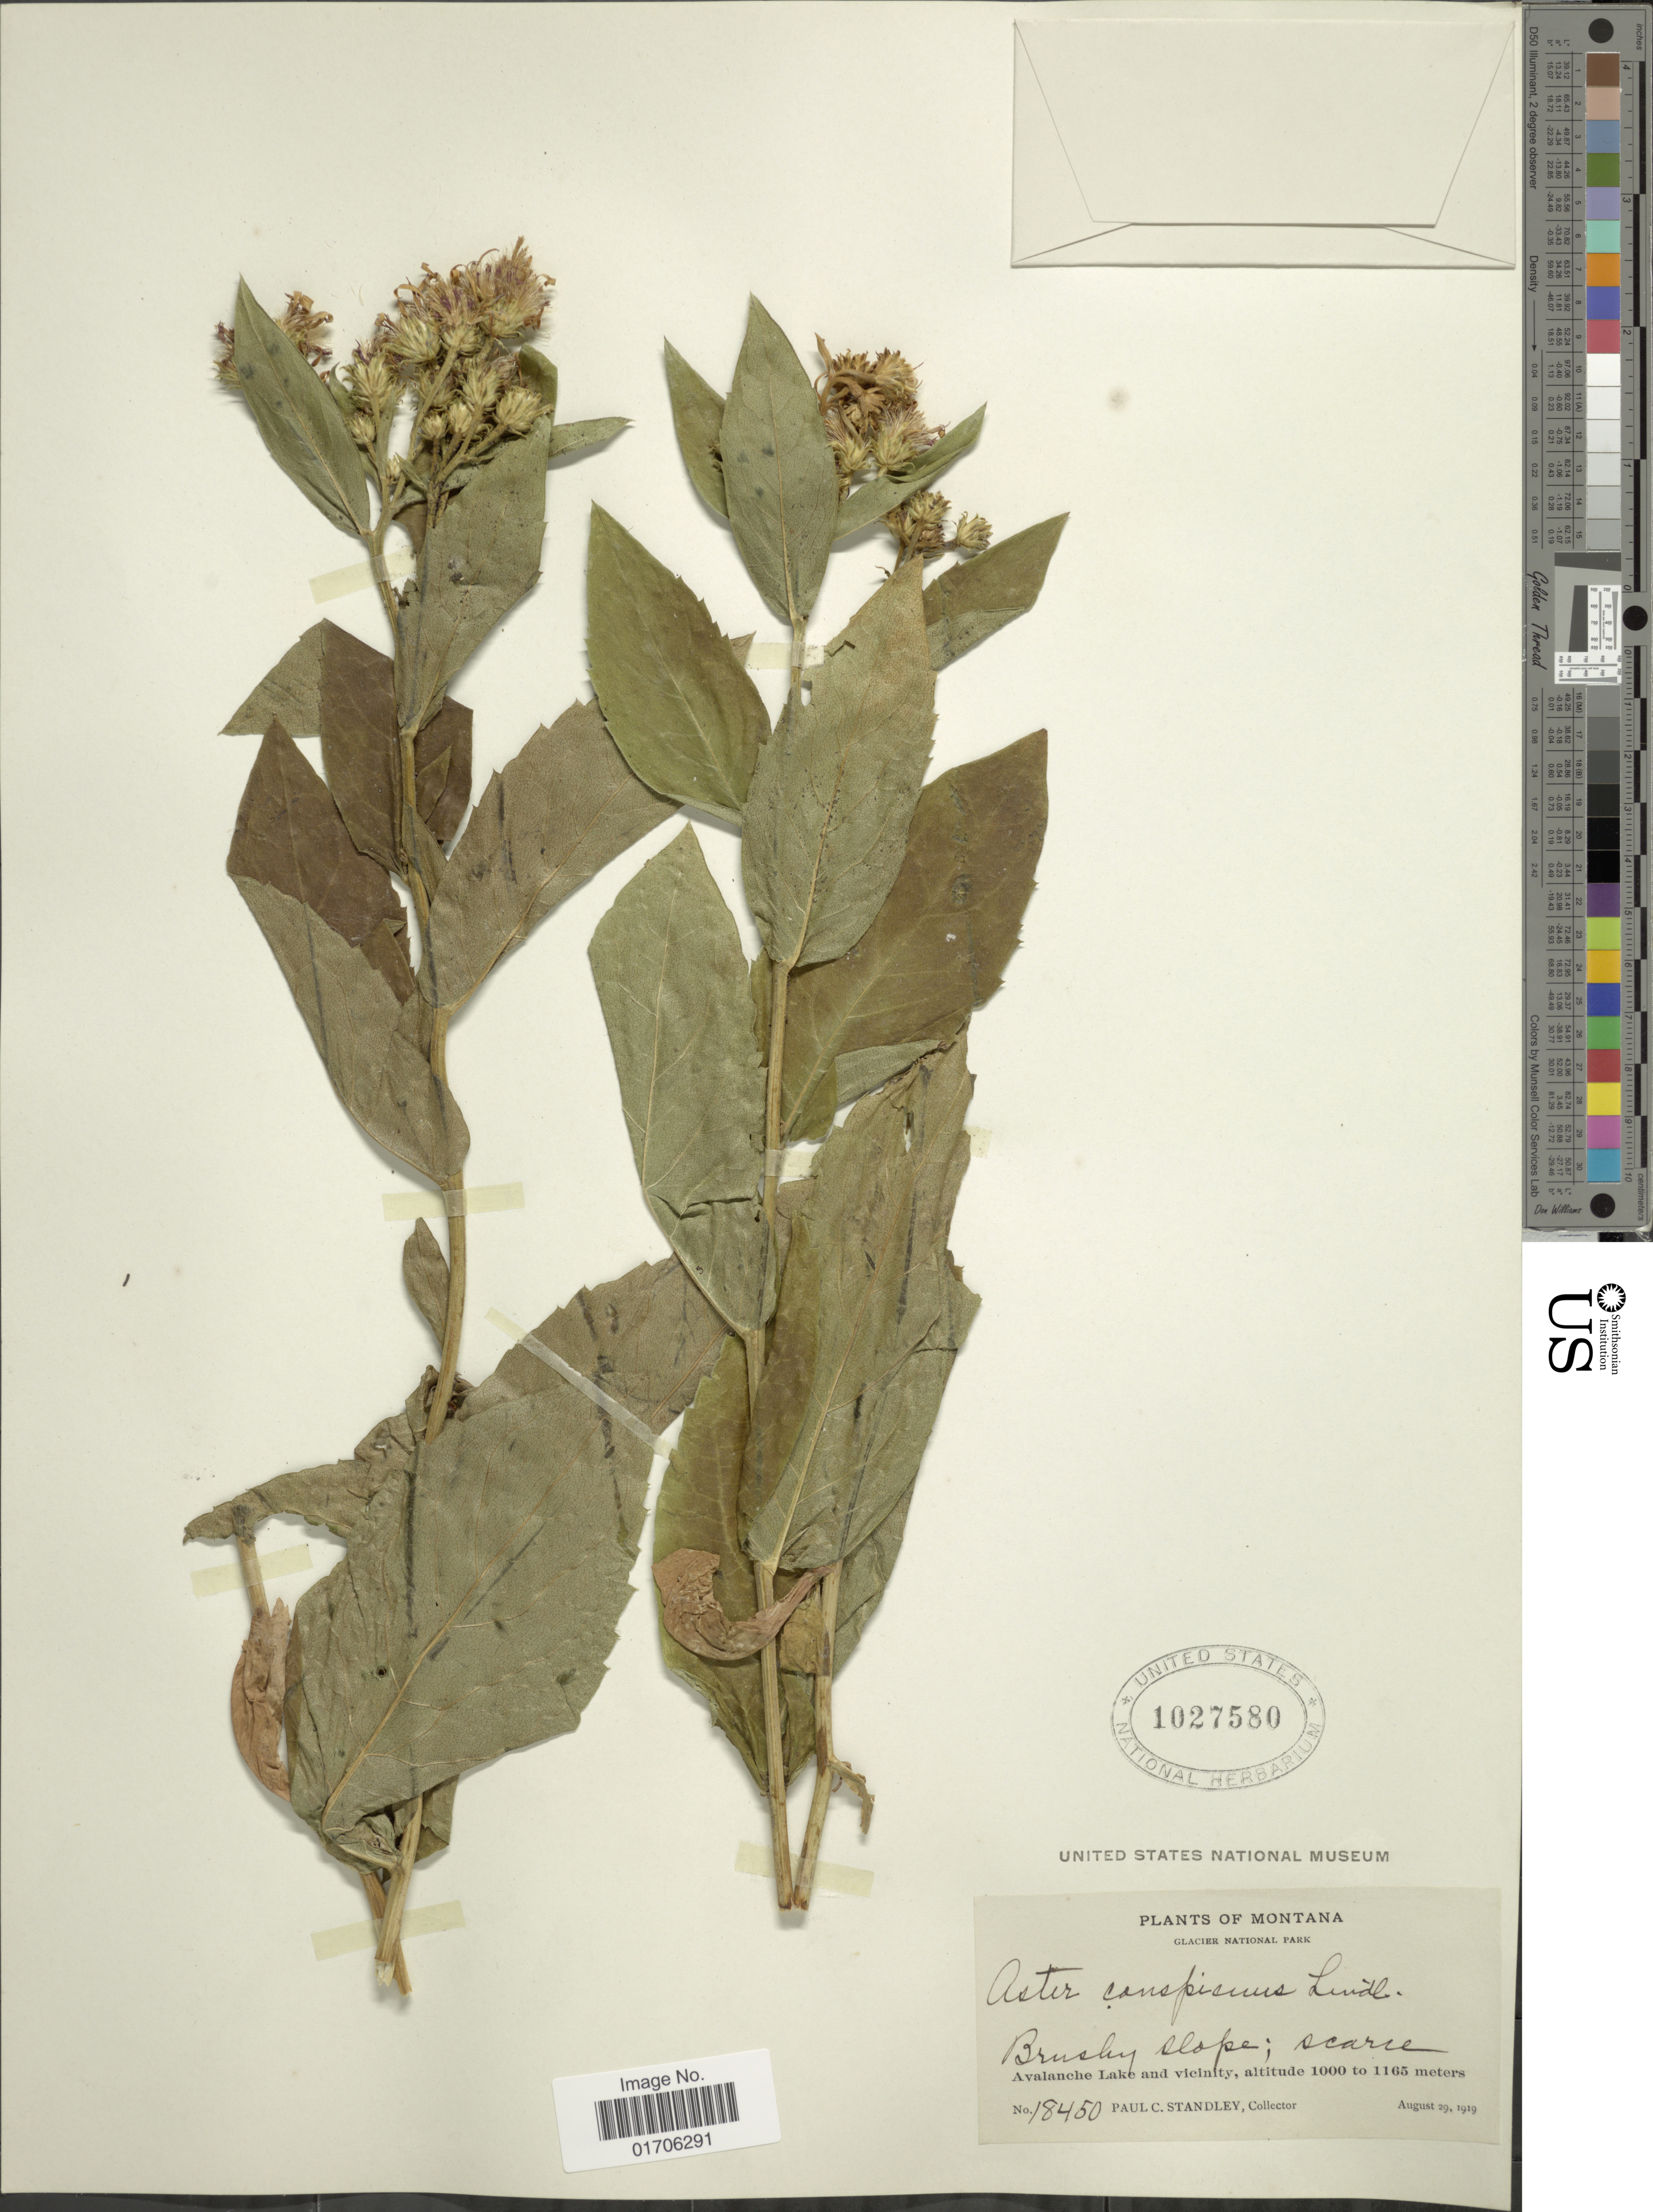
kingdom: Plantae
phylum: Tracheophyta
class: Magnoliopsida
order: Asterales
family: Asteraceae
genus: Eurybia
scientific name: Eurybia conspicua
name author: (Lindl.) G.L. Nesom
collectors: P. C. Standley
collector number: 18450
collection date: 1919-08-29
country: United States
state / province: Montana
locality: Glacier National Park. Brushy slope; scarce. Avalanche Lake and vicinity.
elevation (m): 1000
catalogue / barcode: US 1027580